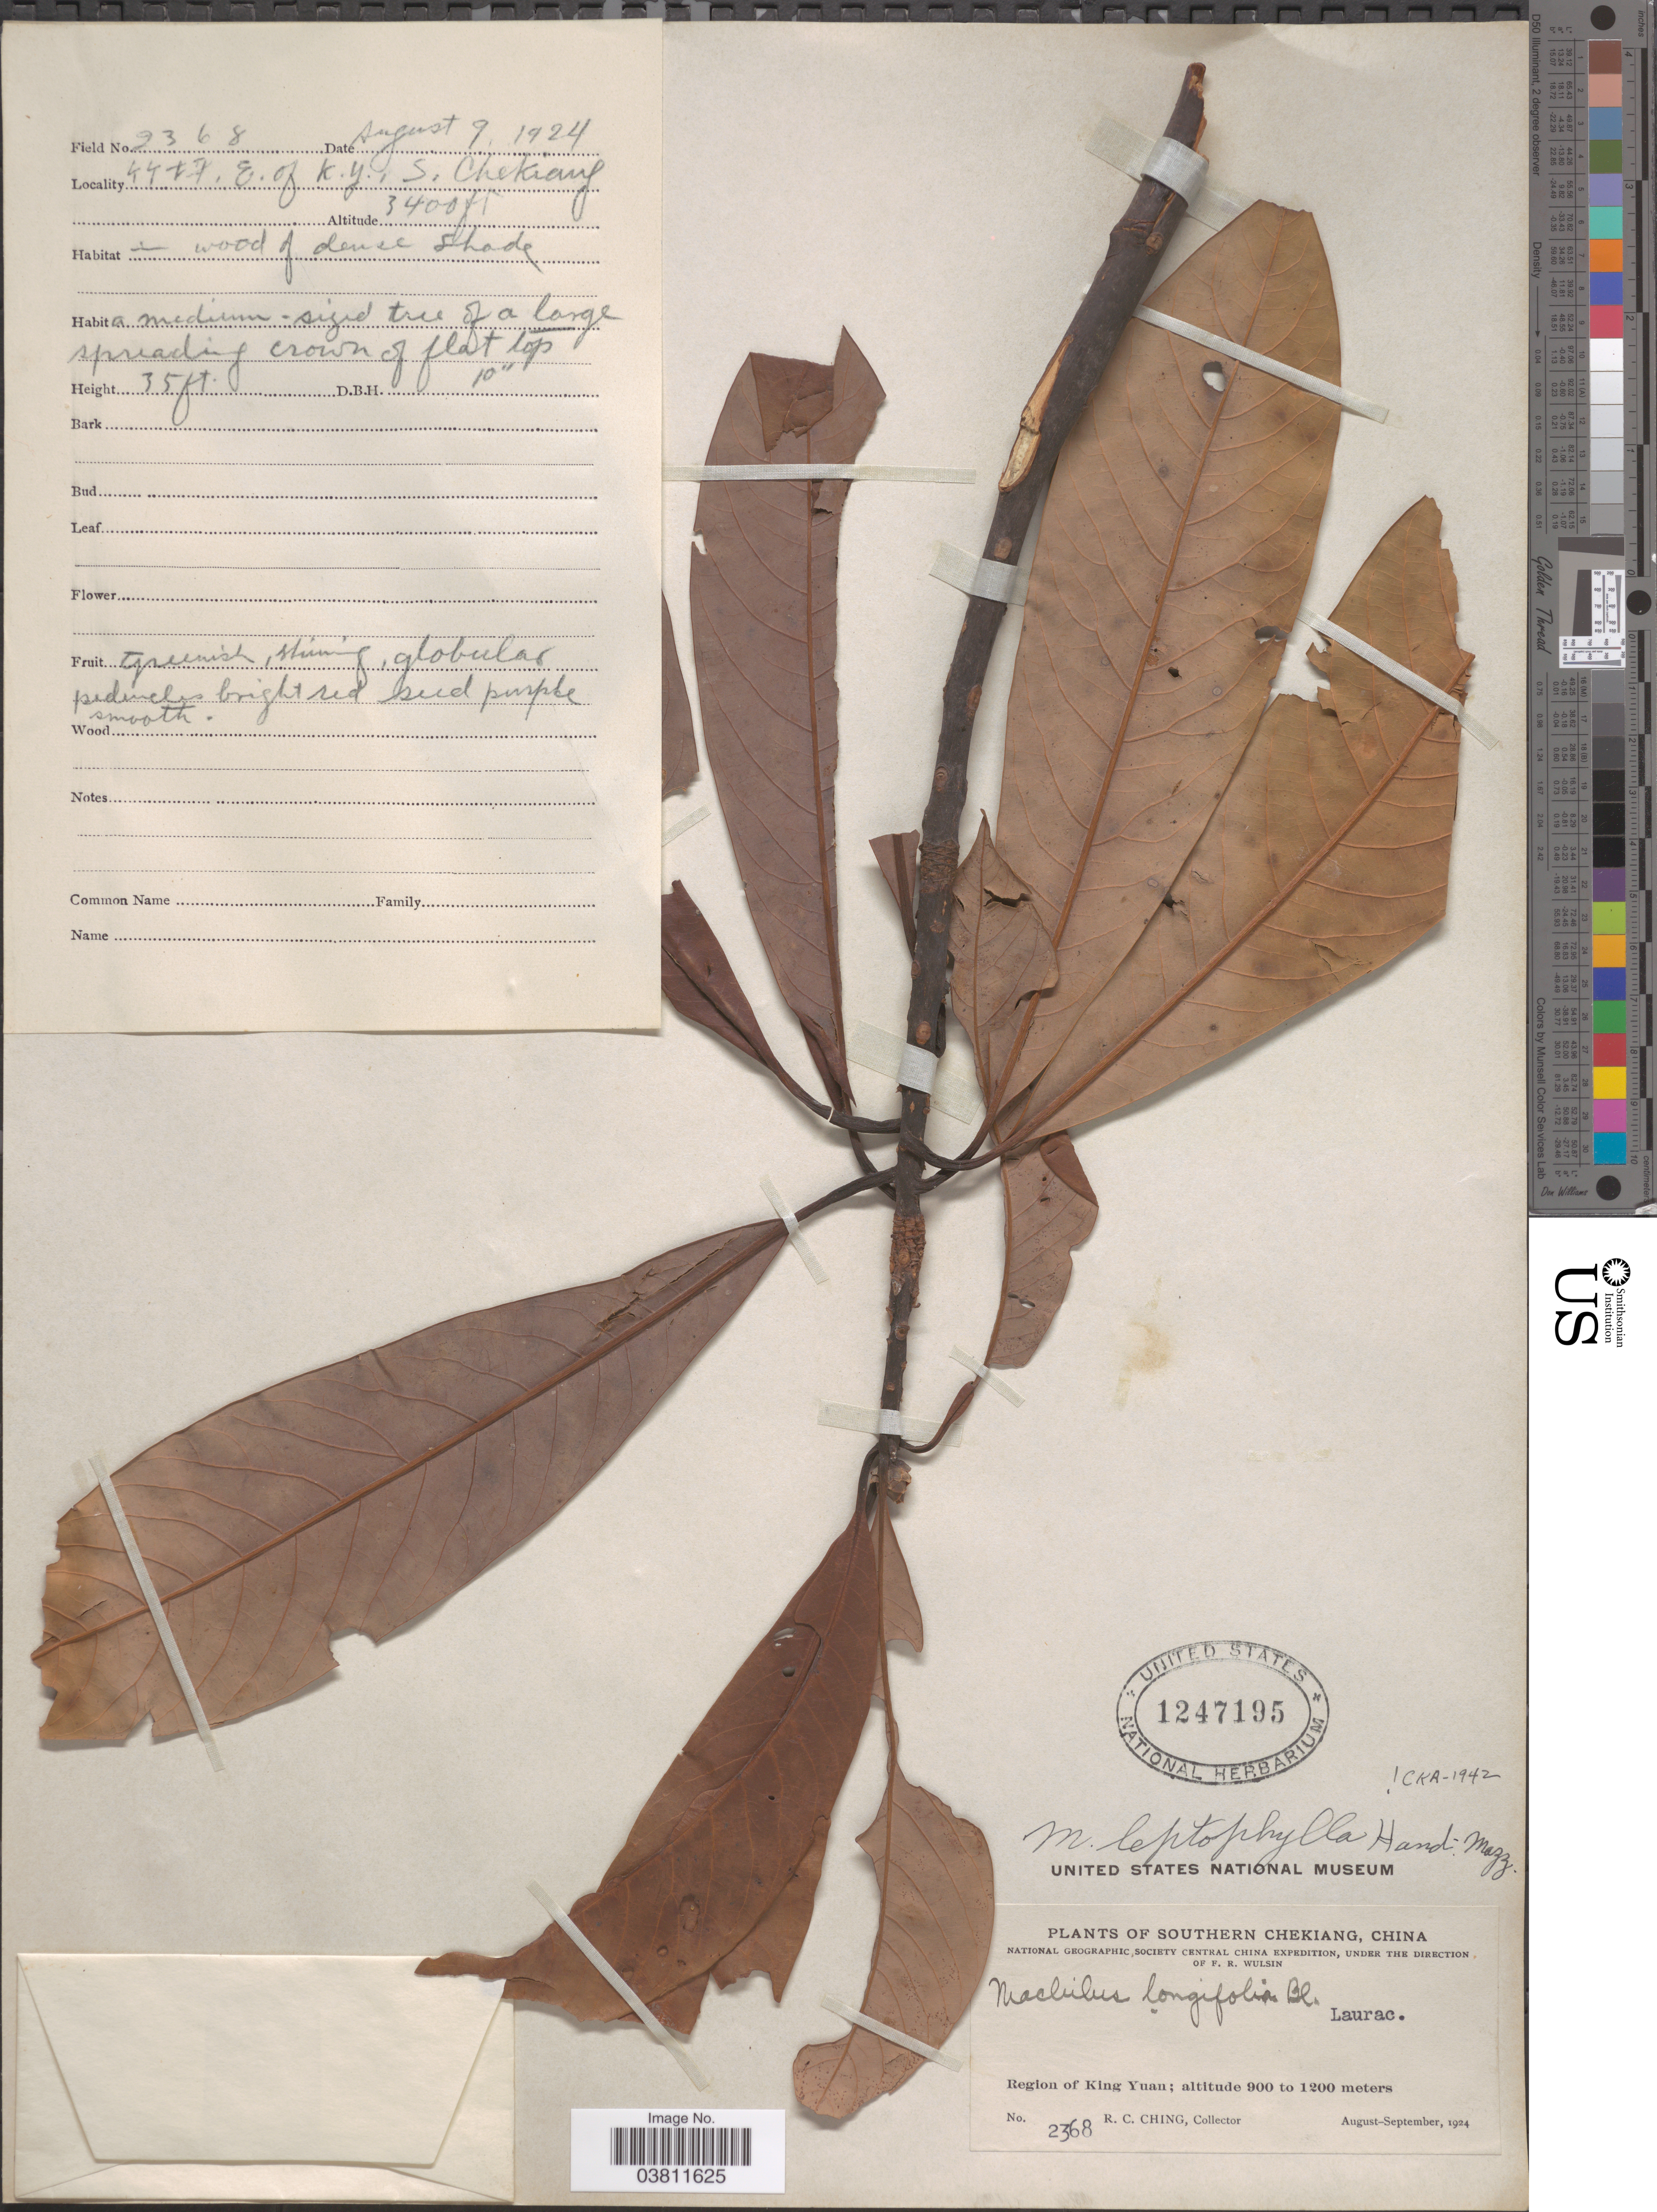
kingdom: Plantae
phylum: Tracheophyta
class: Magnoliopsida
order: Laurales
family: Lauraceae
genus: Machilus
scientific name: Machilus leptophylla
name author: Hand.-Mazz.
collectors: R. C. Ching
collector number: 2368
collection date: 1924-08-09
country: China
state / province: Zhejiang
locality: X. E. of K.Y., Southern Chekiang. Region of King Yuan.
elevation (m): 1036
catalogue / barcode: US 1247195